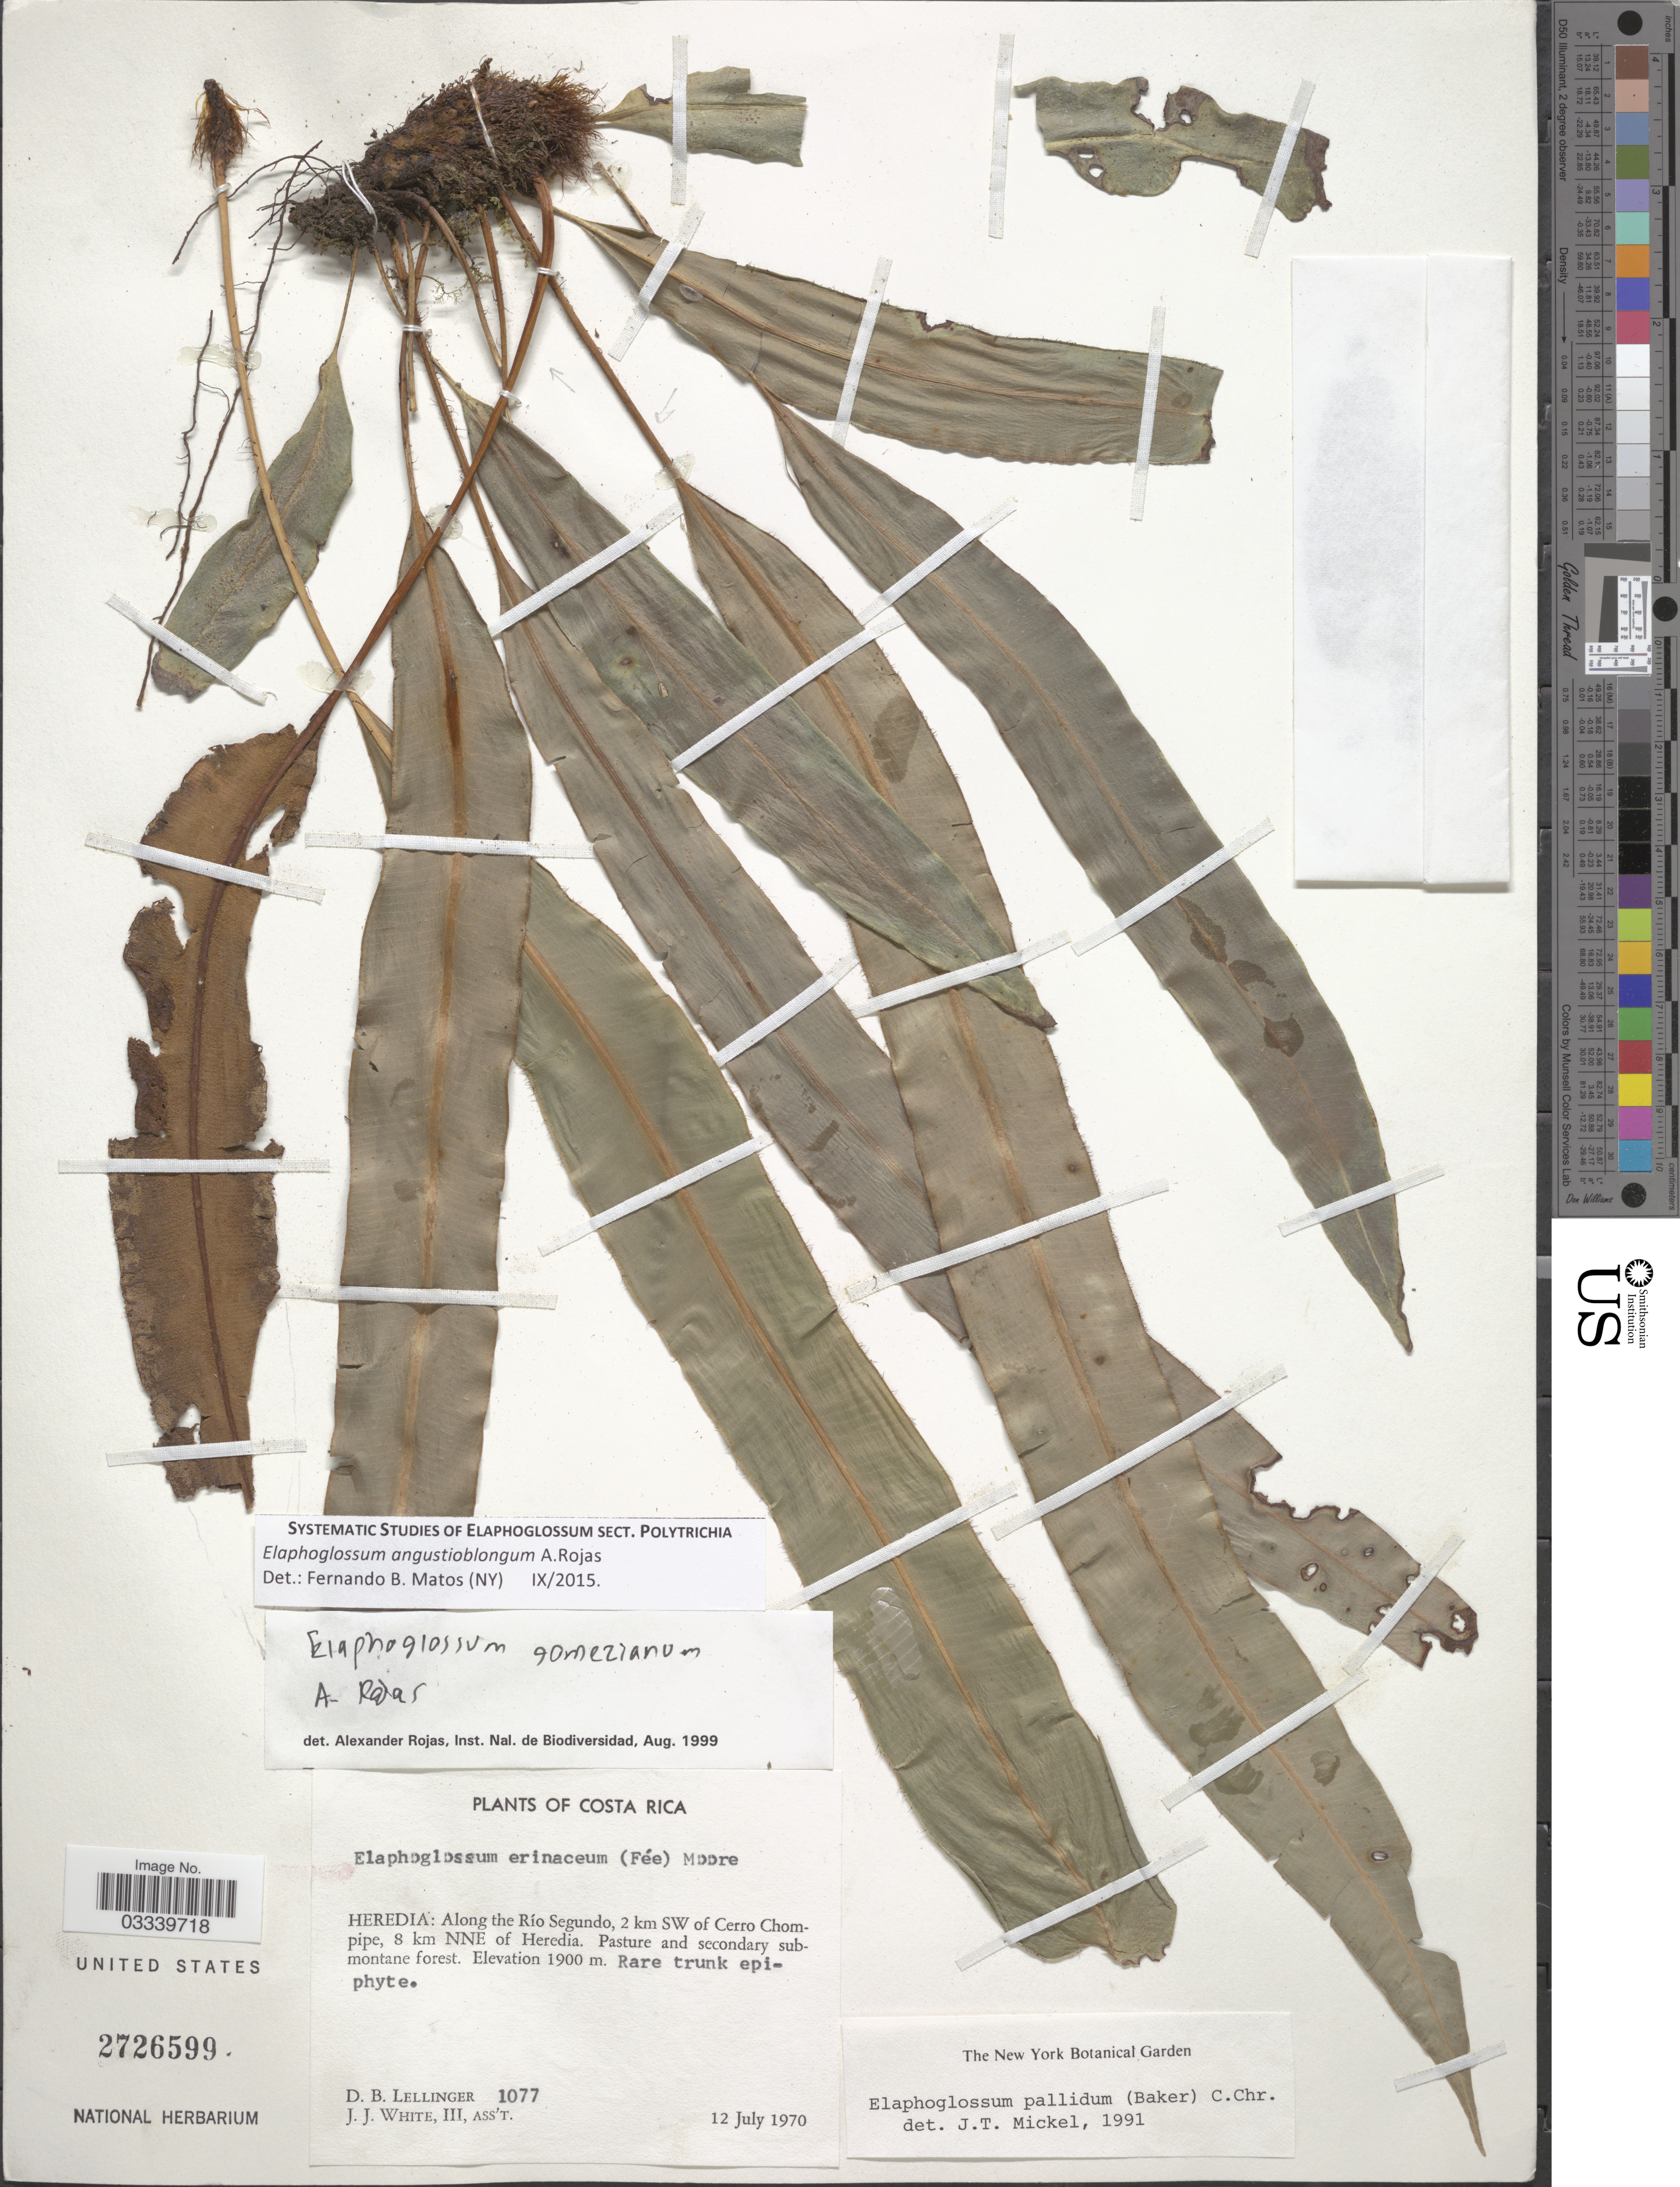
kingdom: Plantae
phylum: Tracheophyta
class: Polypodiopsida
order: Polypodiales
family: Dryopteridaceae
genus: Elaphoglossum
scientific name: Elaphoglossum angustioblongum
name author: A. Rojas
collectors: D. B. Lellinger & J. J. White III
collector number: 1077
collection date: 1970-07-12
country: Costa Rica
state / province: Heredia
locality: Along the Río Segundo, 2 km SW of Cerro Chompipe, 8 km NNE of Heredia.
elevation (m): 1900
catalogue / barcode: US 2726599